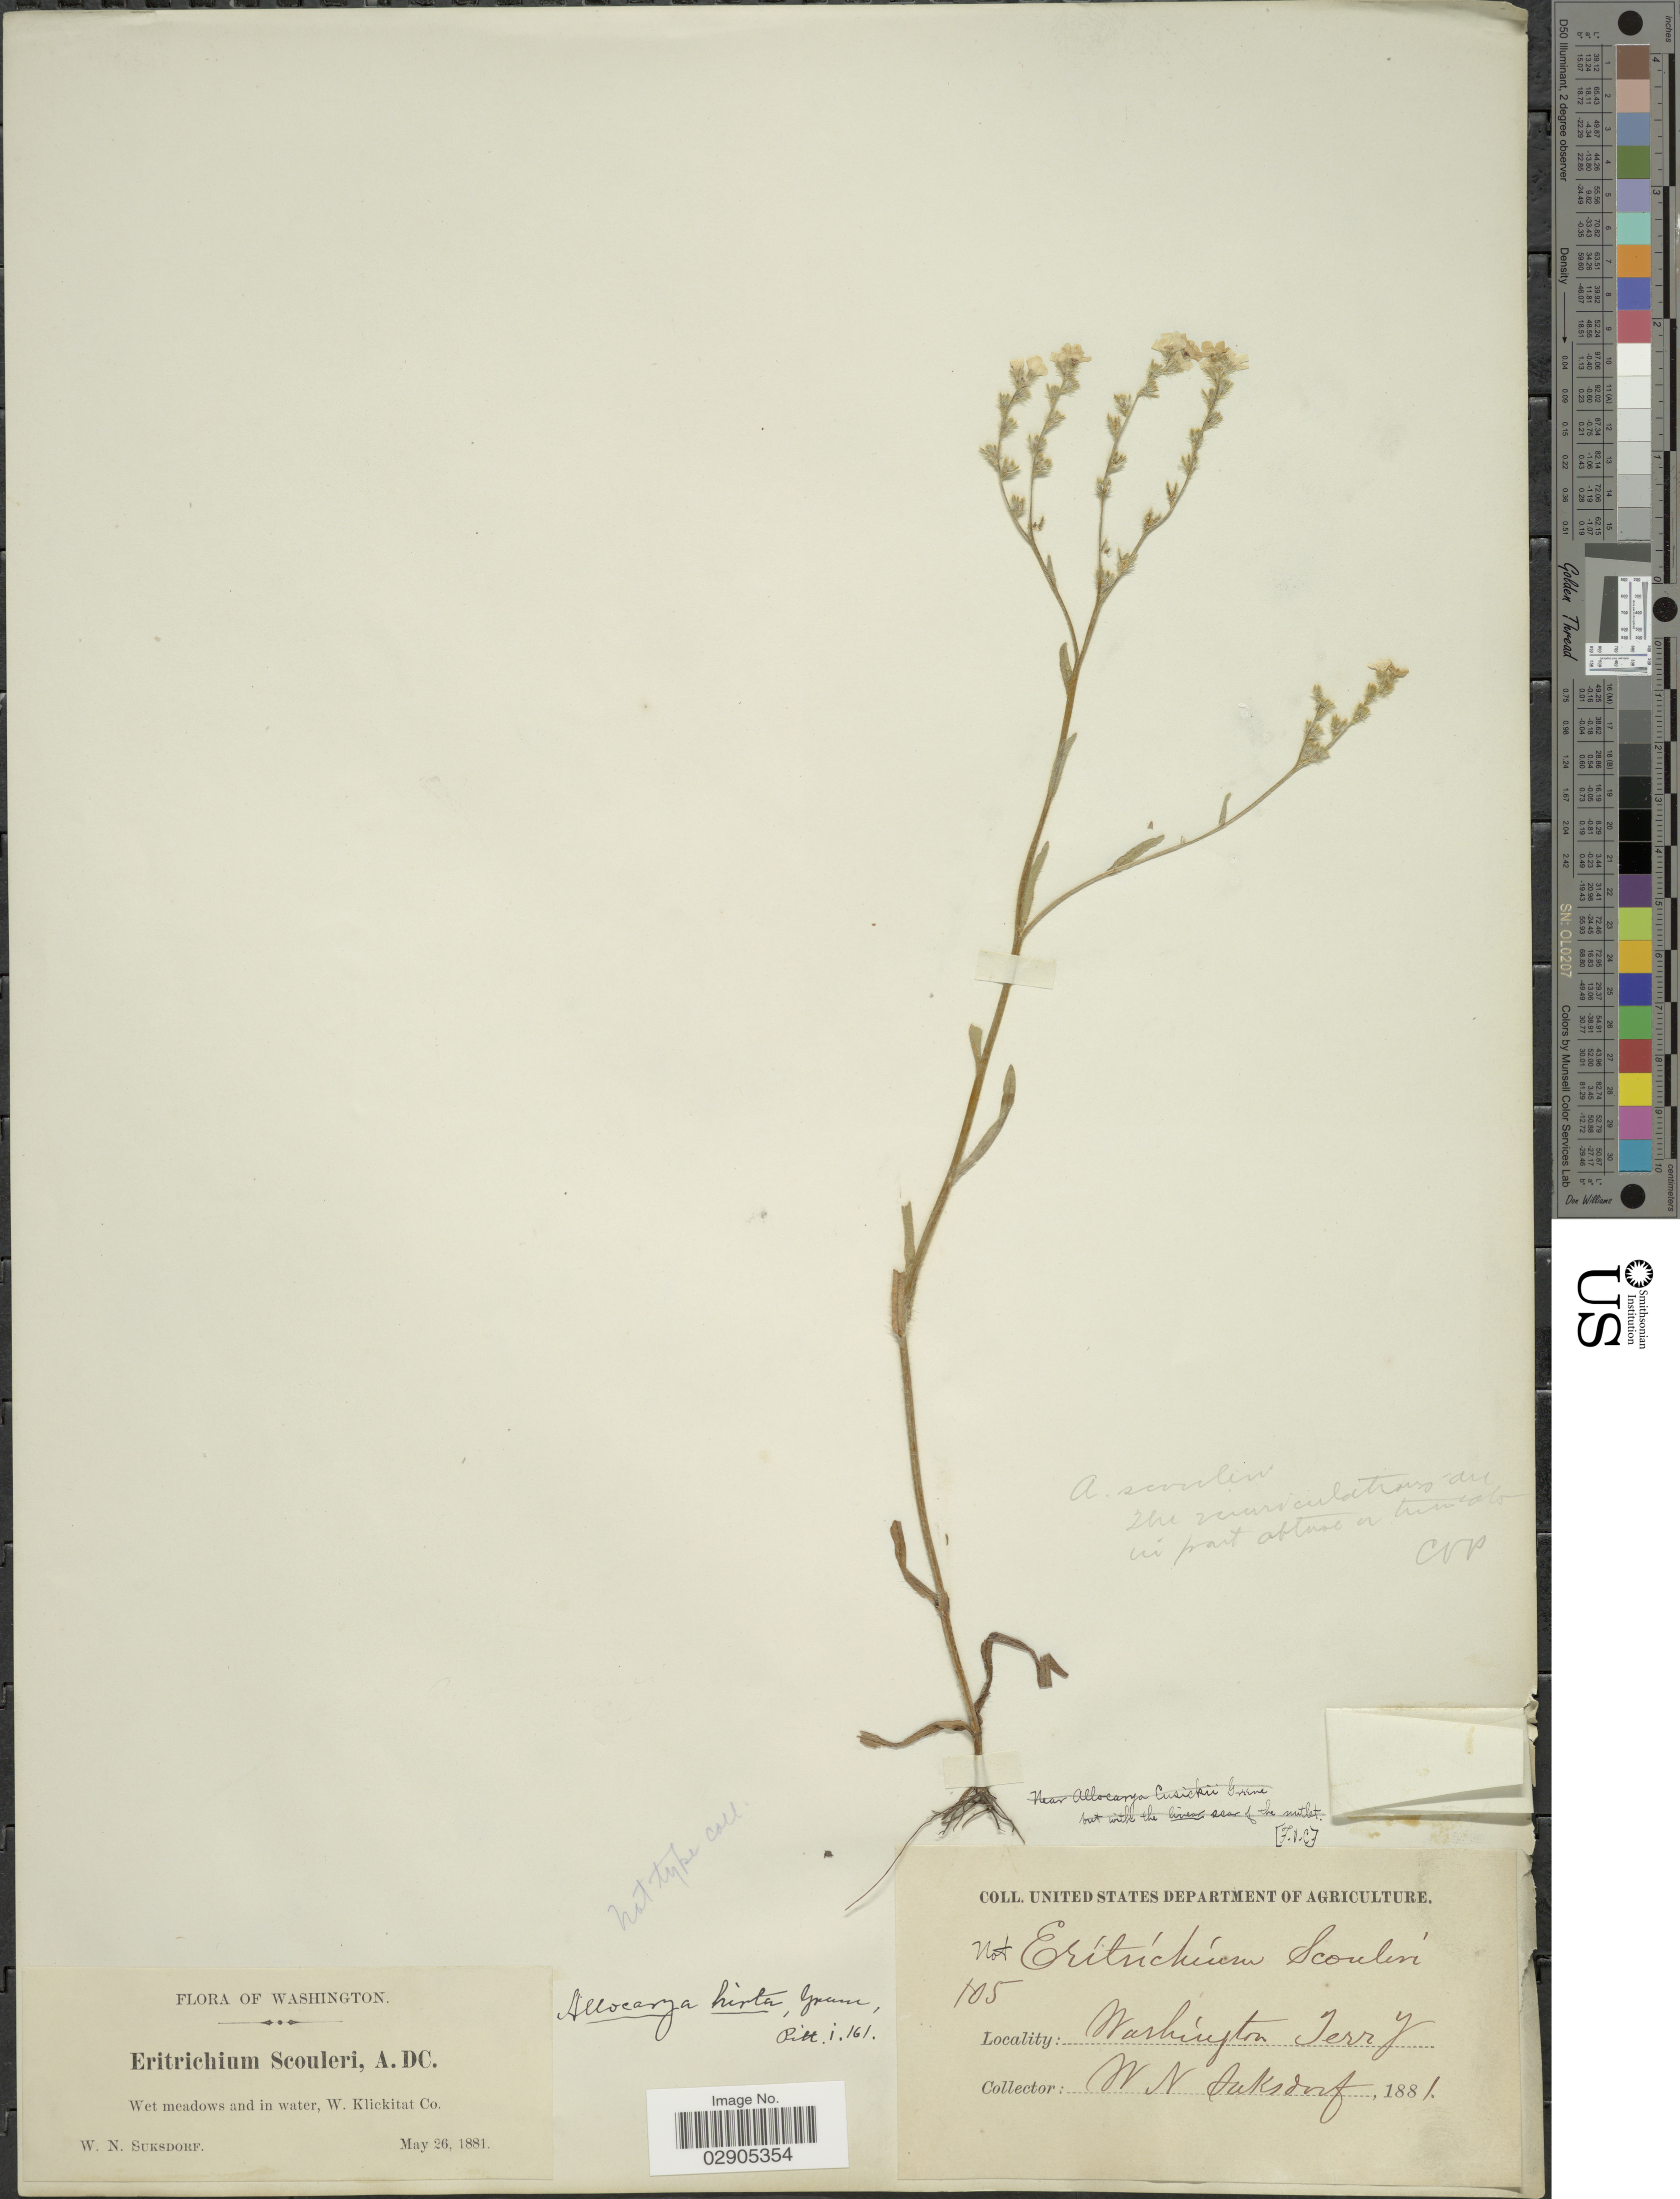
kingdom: Plantae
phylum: Tracheophyta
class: Magnoliopsida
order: Boraginales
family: Boraginaceae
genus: Allocarya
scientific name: Allocarya scouleri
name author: (Hook. & Arn.) S.W. Greene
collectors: W. N. Suksdorf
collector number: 105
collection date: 1881-05-26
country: United States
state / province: Washington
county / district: Klickitat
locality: Wet meadows and in water, W. Klickitat Co.